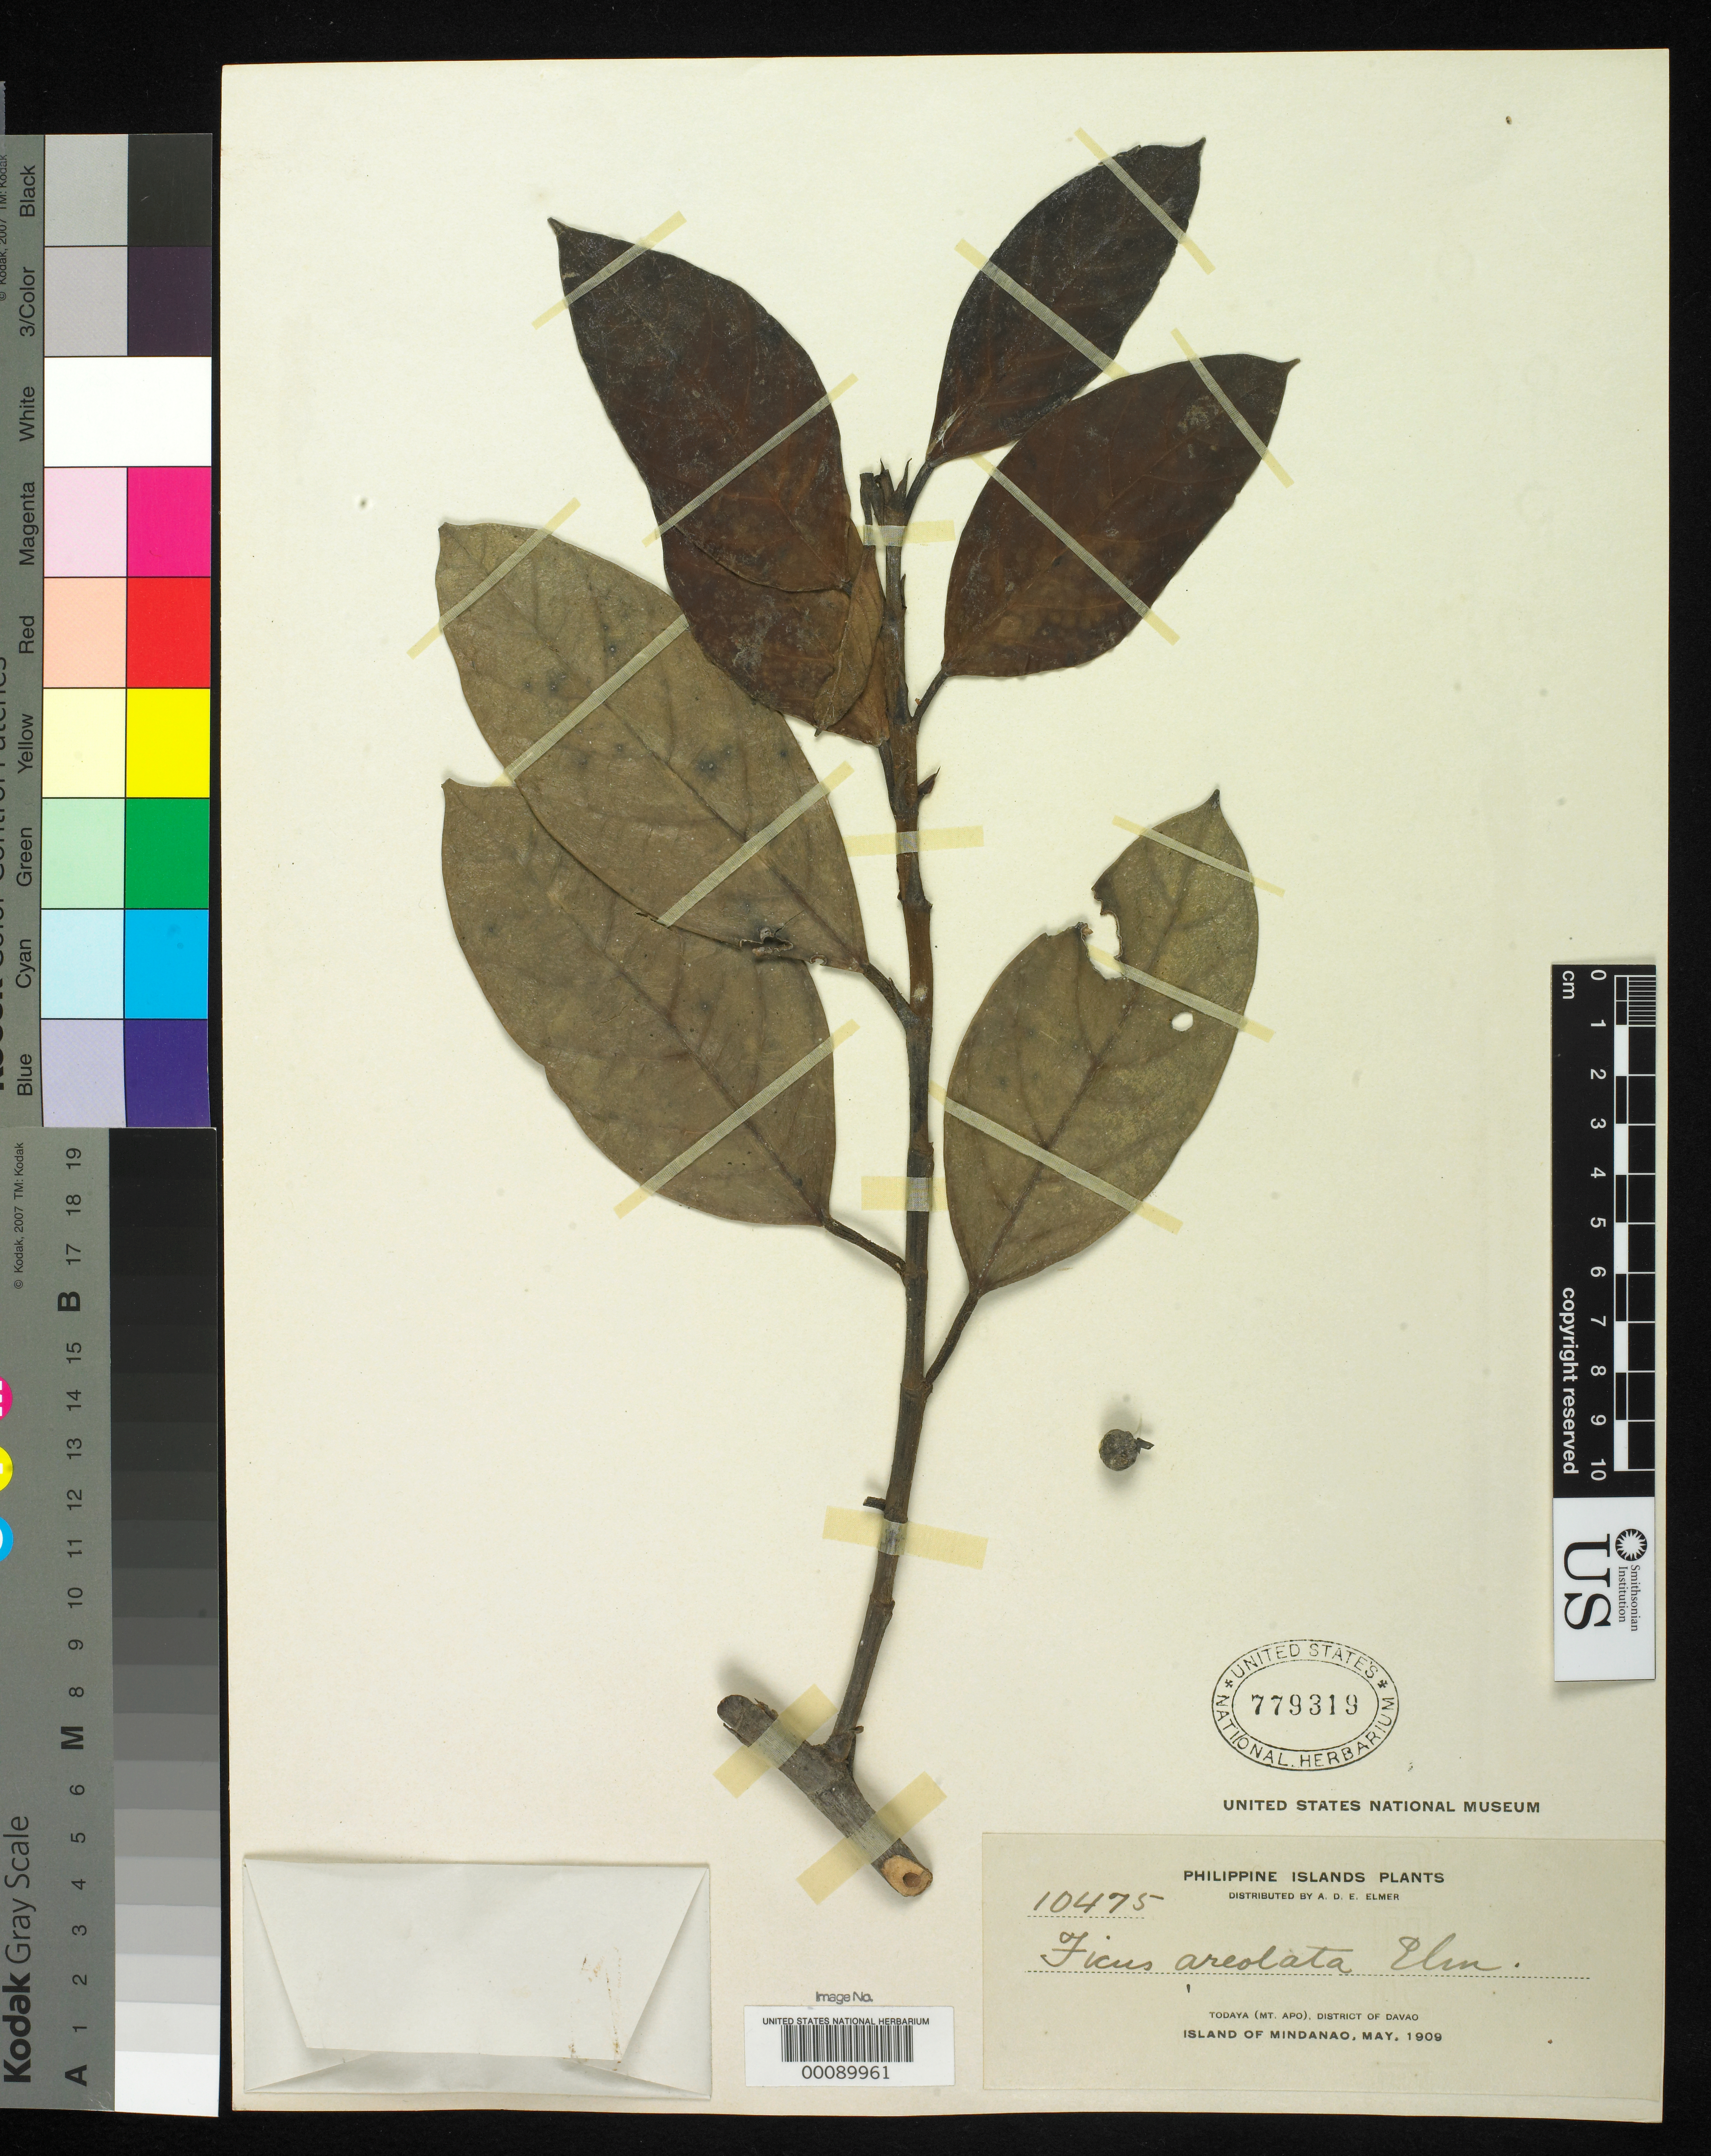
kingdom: Plantae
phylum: Tracheophyta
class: Magnoliopsida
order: Rosales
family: Moraceae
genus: Ficus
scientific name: Ficus areolata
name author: Elmer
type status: Isotype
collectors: A. D. E. Elmer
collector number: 10475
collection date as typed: May 1909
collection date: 1909-05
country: Philippines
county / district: Davao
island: Mindanao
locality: Todaya (Mt. Apo), District of Davao, Island of Mindanao.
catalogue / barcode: US 779319